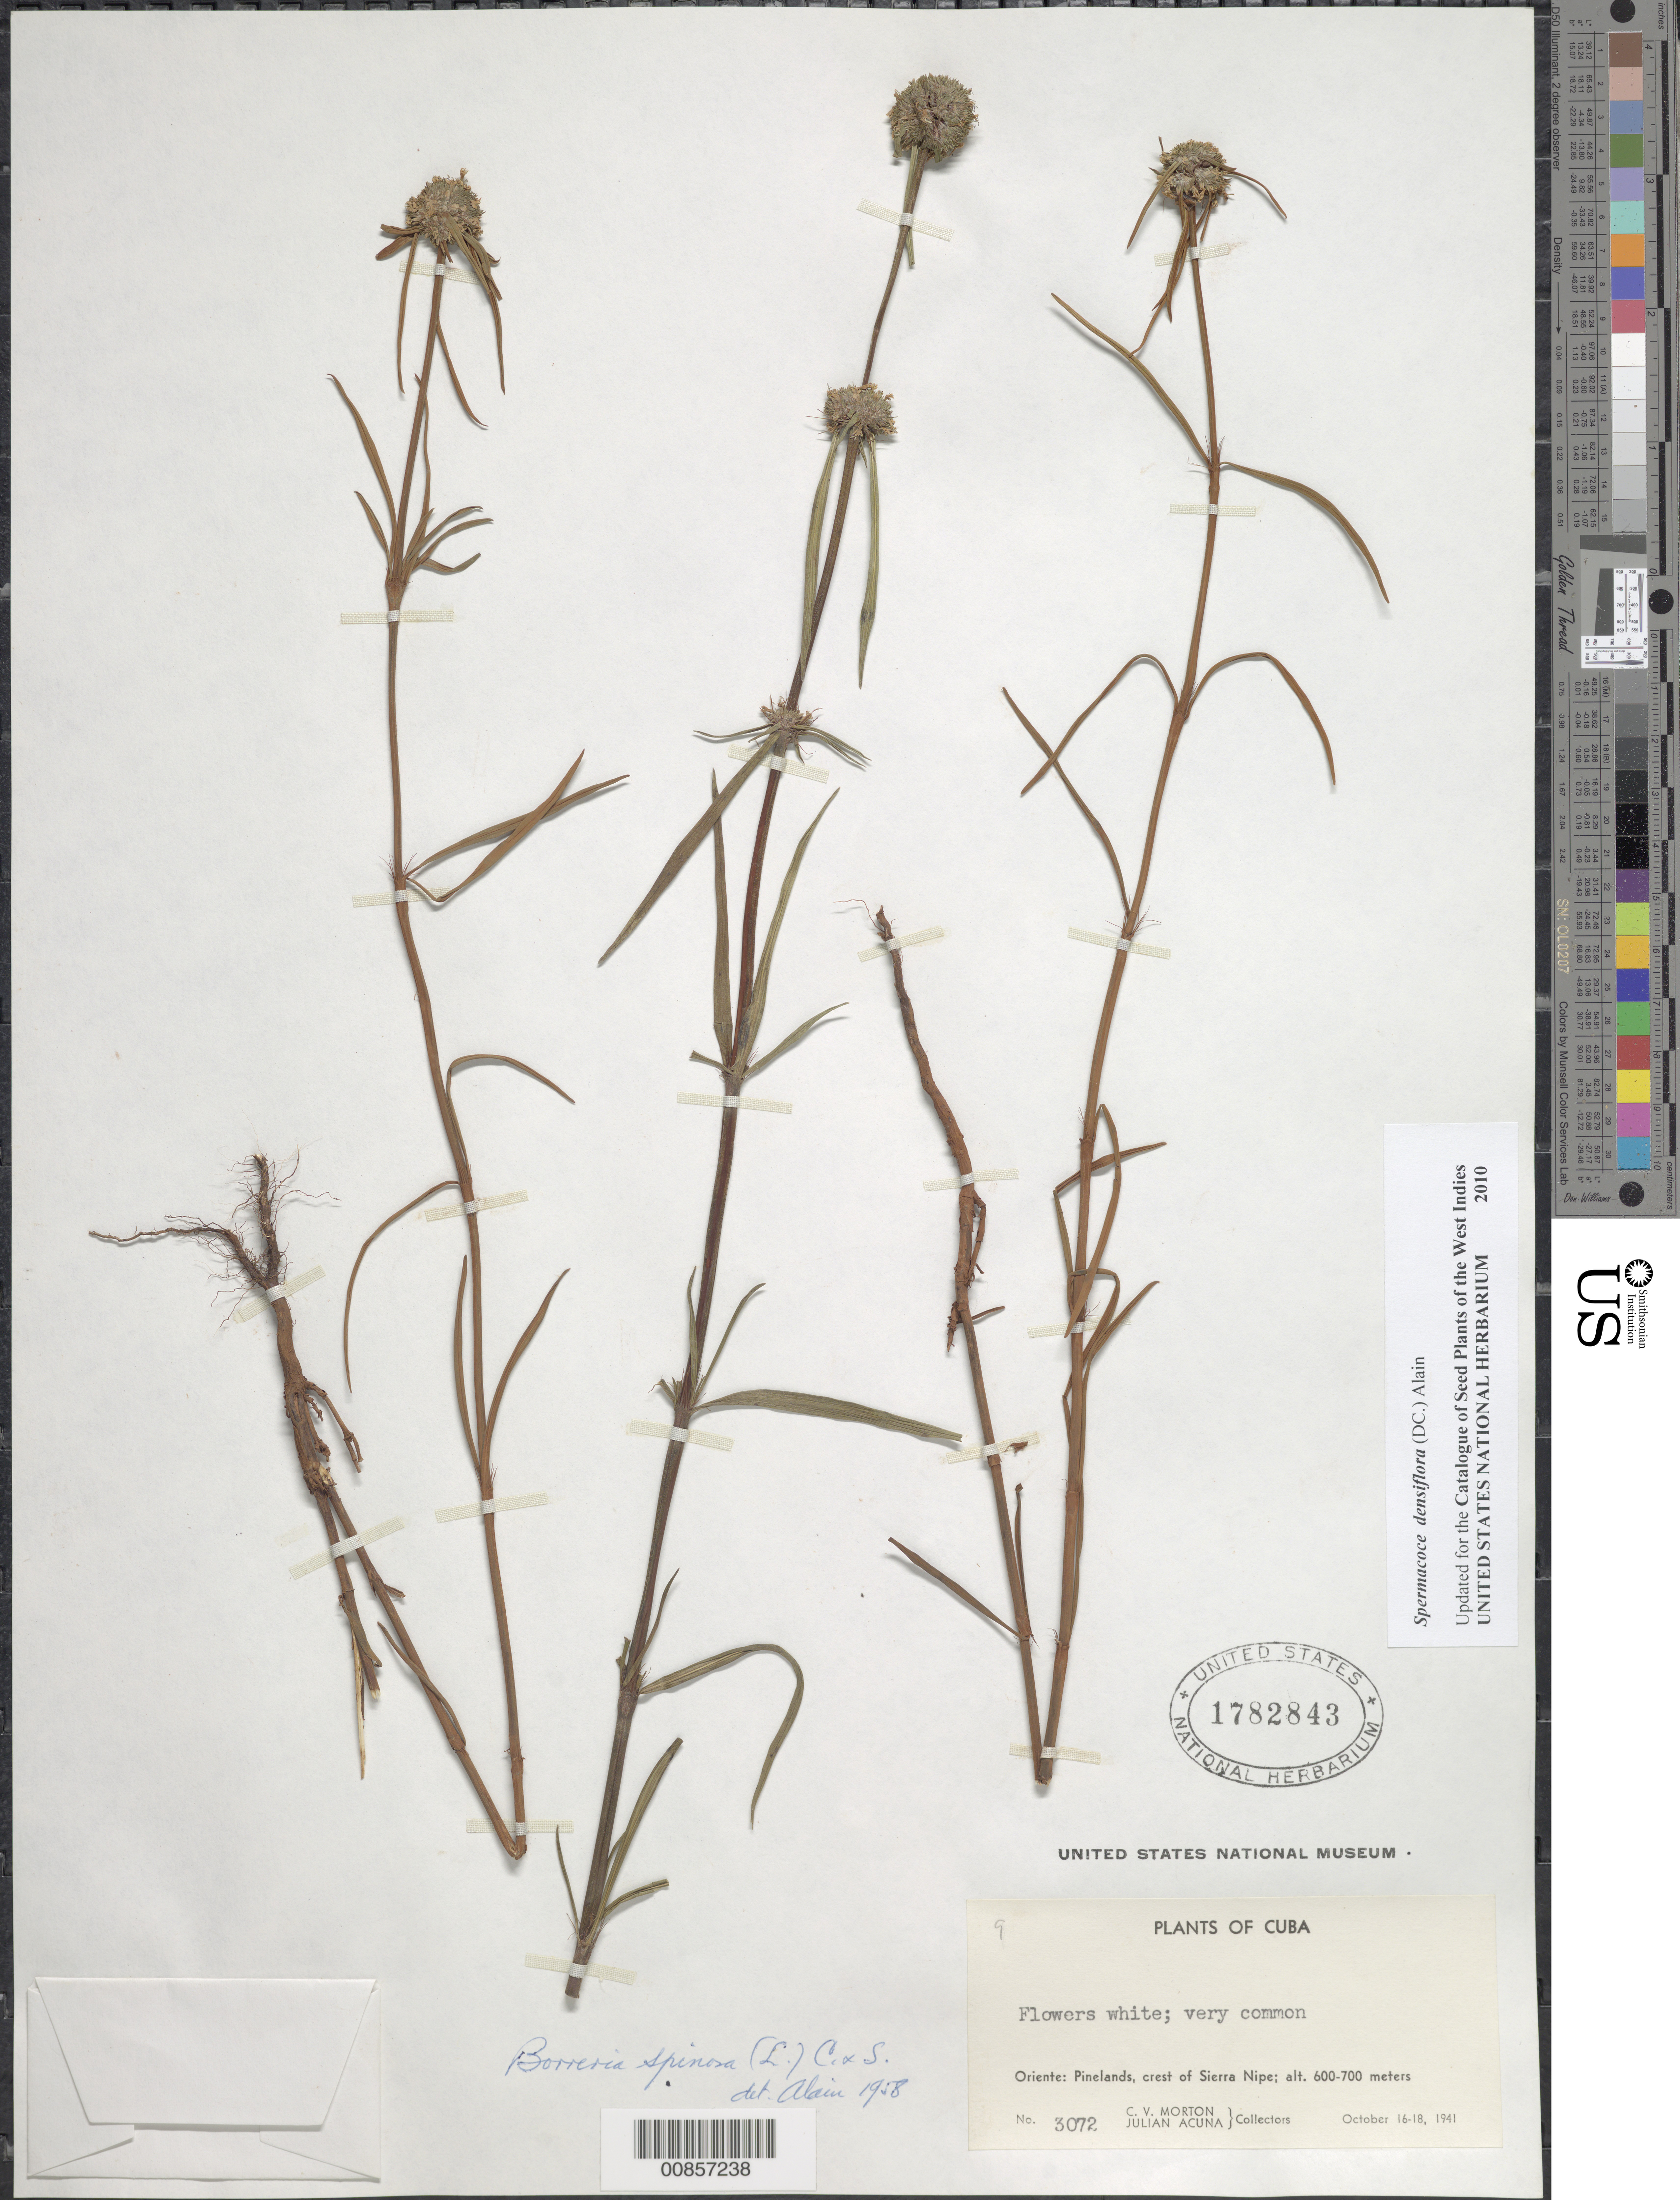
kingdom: Plantae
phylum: Tracheophyta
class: Magnoliopsida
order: Gentianales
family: Rubiaceae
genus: Spermacoce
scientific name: Spermacoce densiflora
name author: (DC.) Alain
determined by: Liogier, Alain H.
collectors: C. V. Morton & J. Acuña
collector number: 3072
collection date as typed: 16 Oct 1941 to 18 Oct 1941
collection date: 1941-10-16/1941-10-18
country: Cuba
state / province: Oriente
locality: Crest of Sierra Nipe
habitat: Pinelands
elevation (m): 600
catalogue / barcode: US 1782843